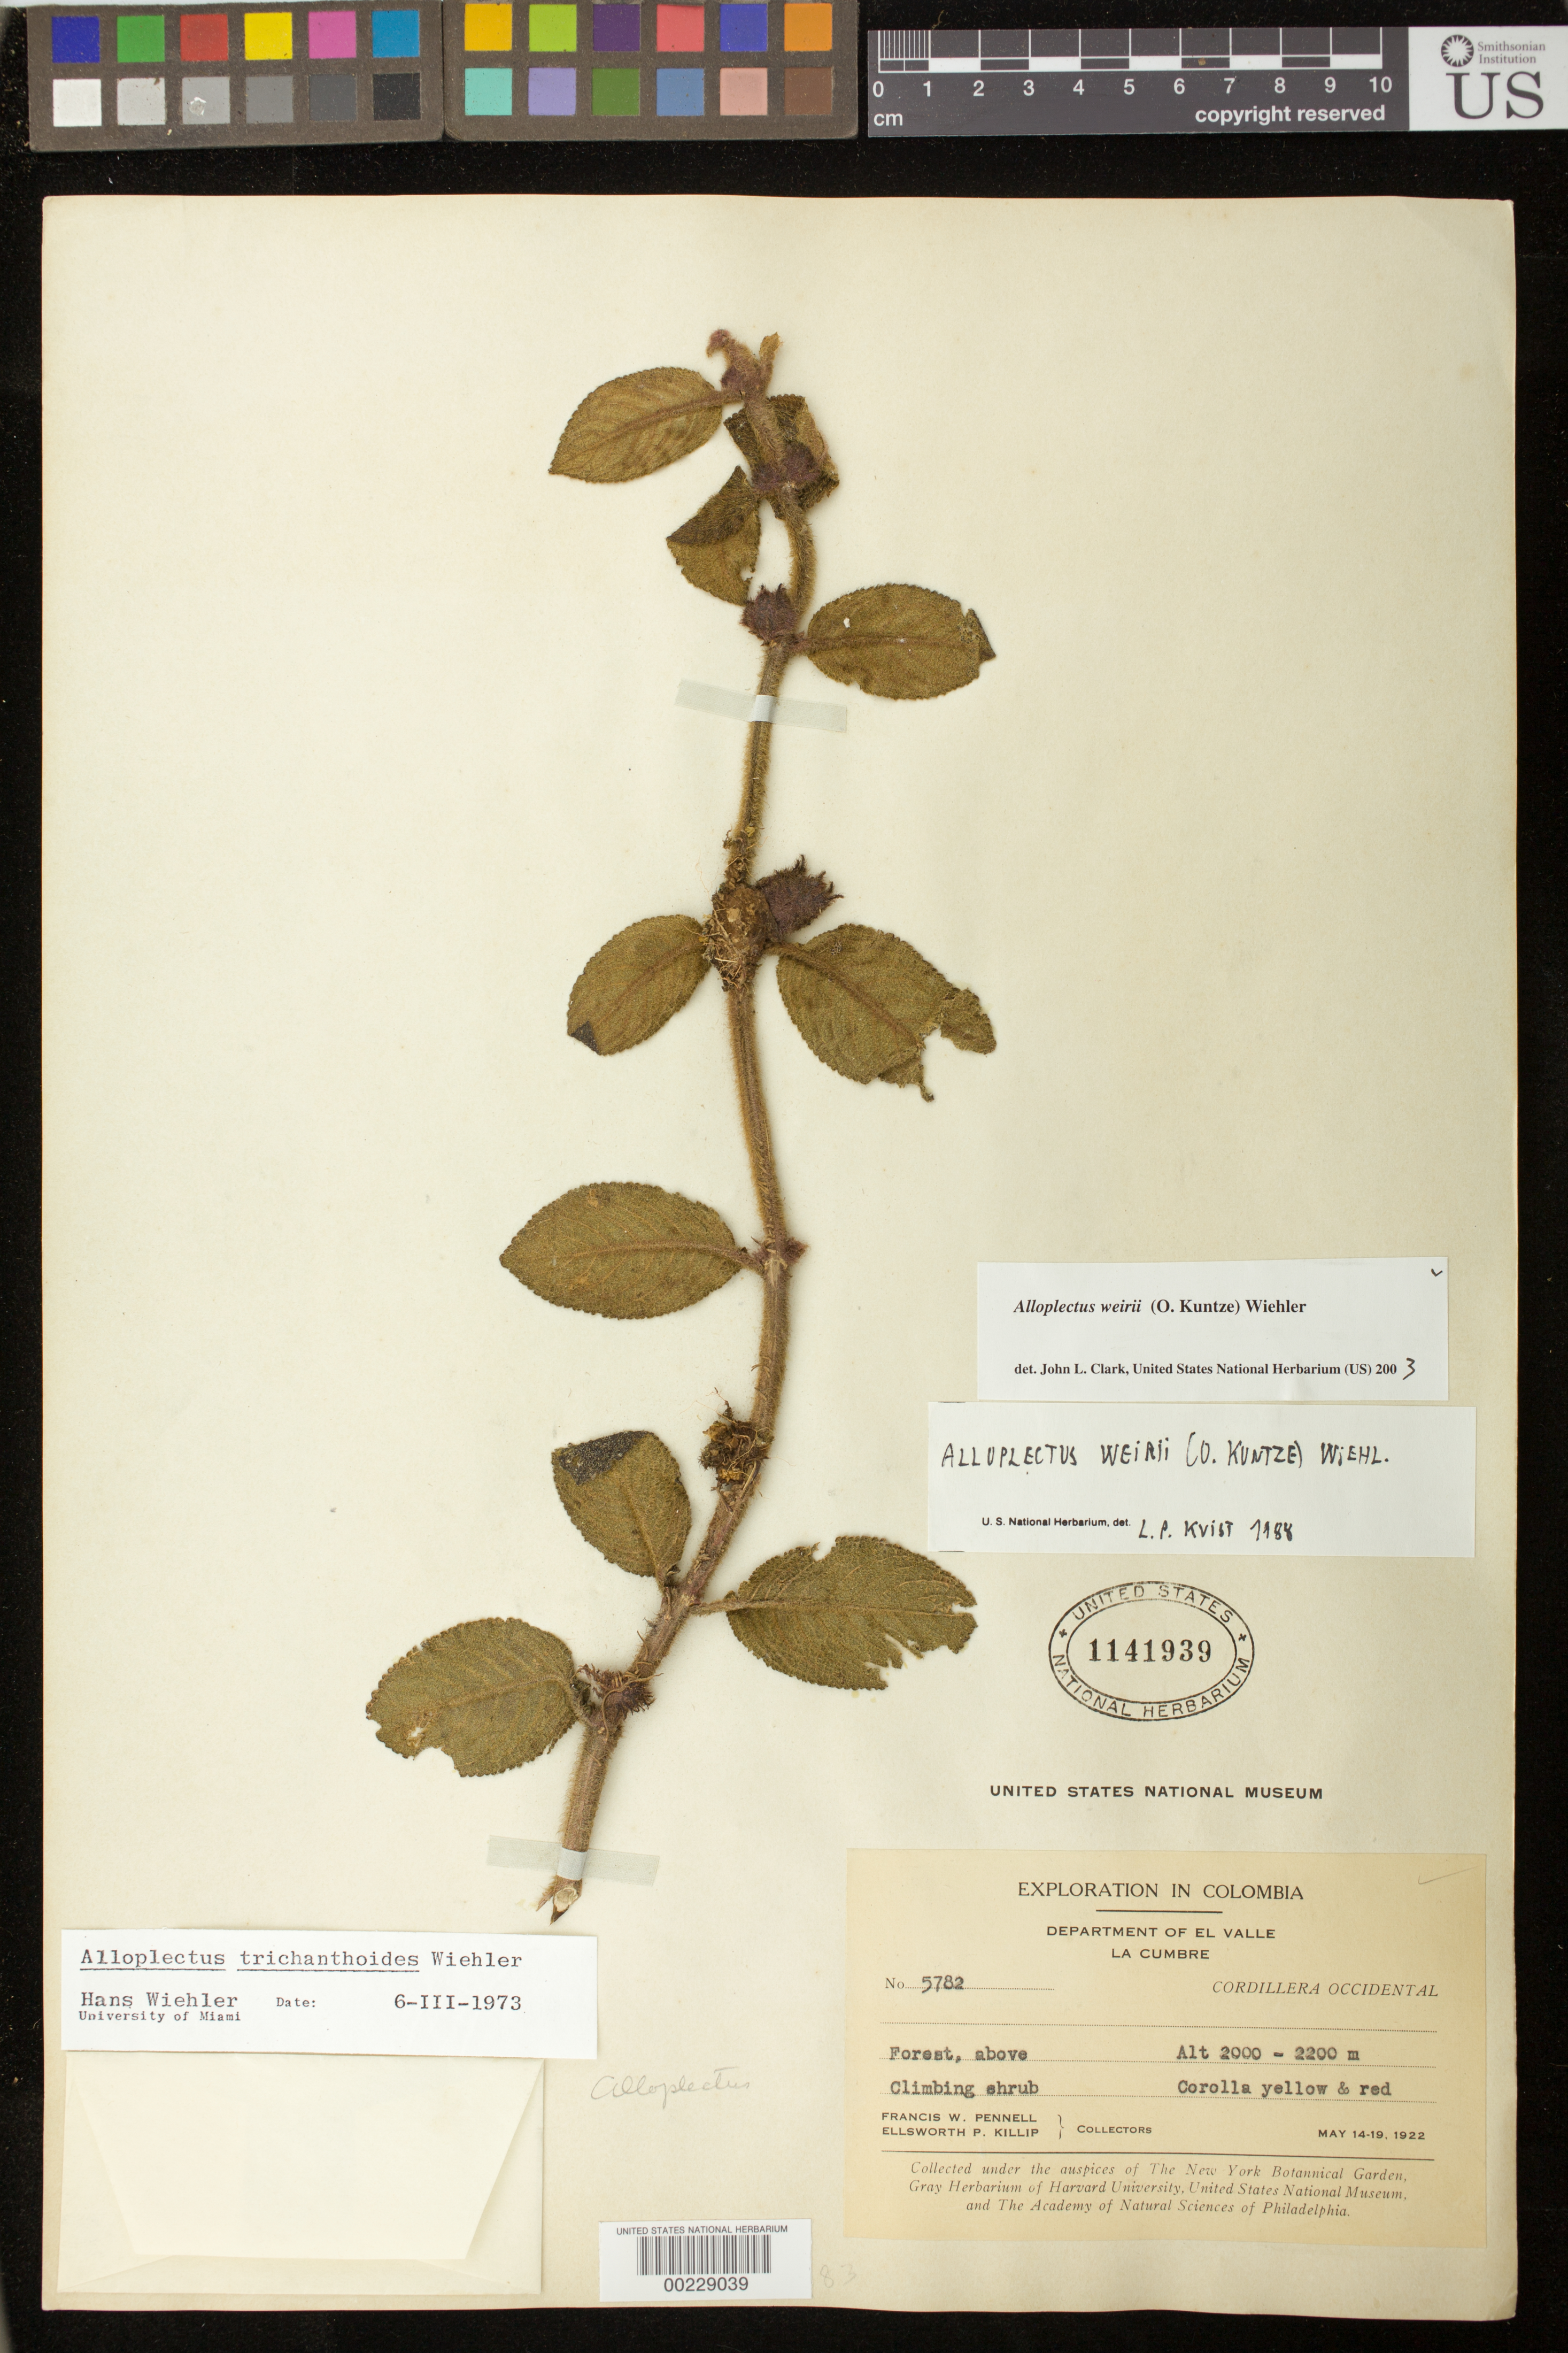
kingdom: Plantae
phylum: Tracheophyta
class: Magnoliopsida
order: Lamiales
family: Gesneriaceae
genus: Alloplectus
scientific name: Alloplectus weirii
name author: (Kuntze) Wiehler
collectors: F. W. Pennell & E. P. Killip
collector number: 5782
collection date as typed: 14-19 May 1922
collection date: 1922-05-14/1922-05-19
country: Colombia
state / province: Valle del Cauca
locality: La Cumbre, Cordillera Occidental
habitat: Forest, above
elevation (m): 2000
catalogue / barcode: US 1141939